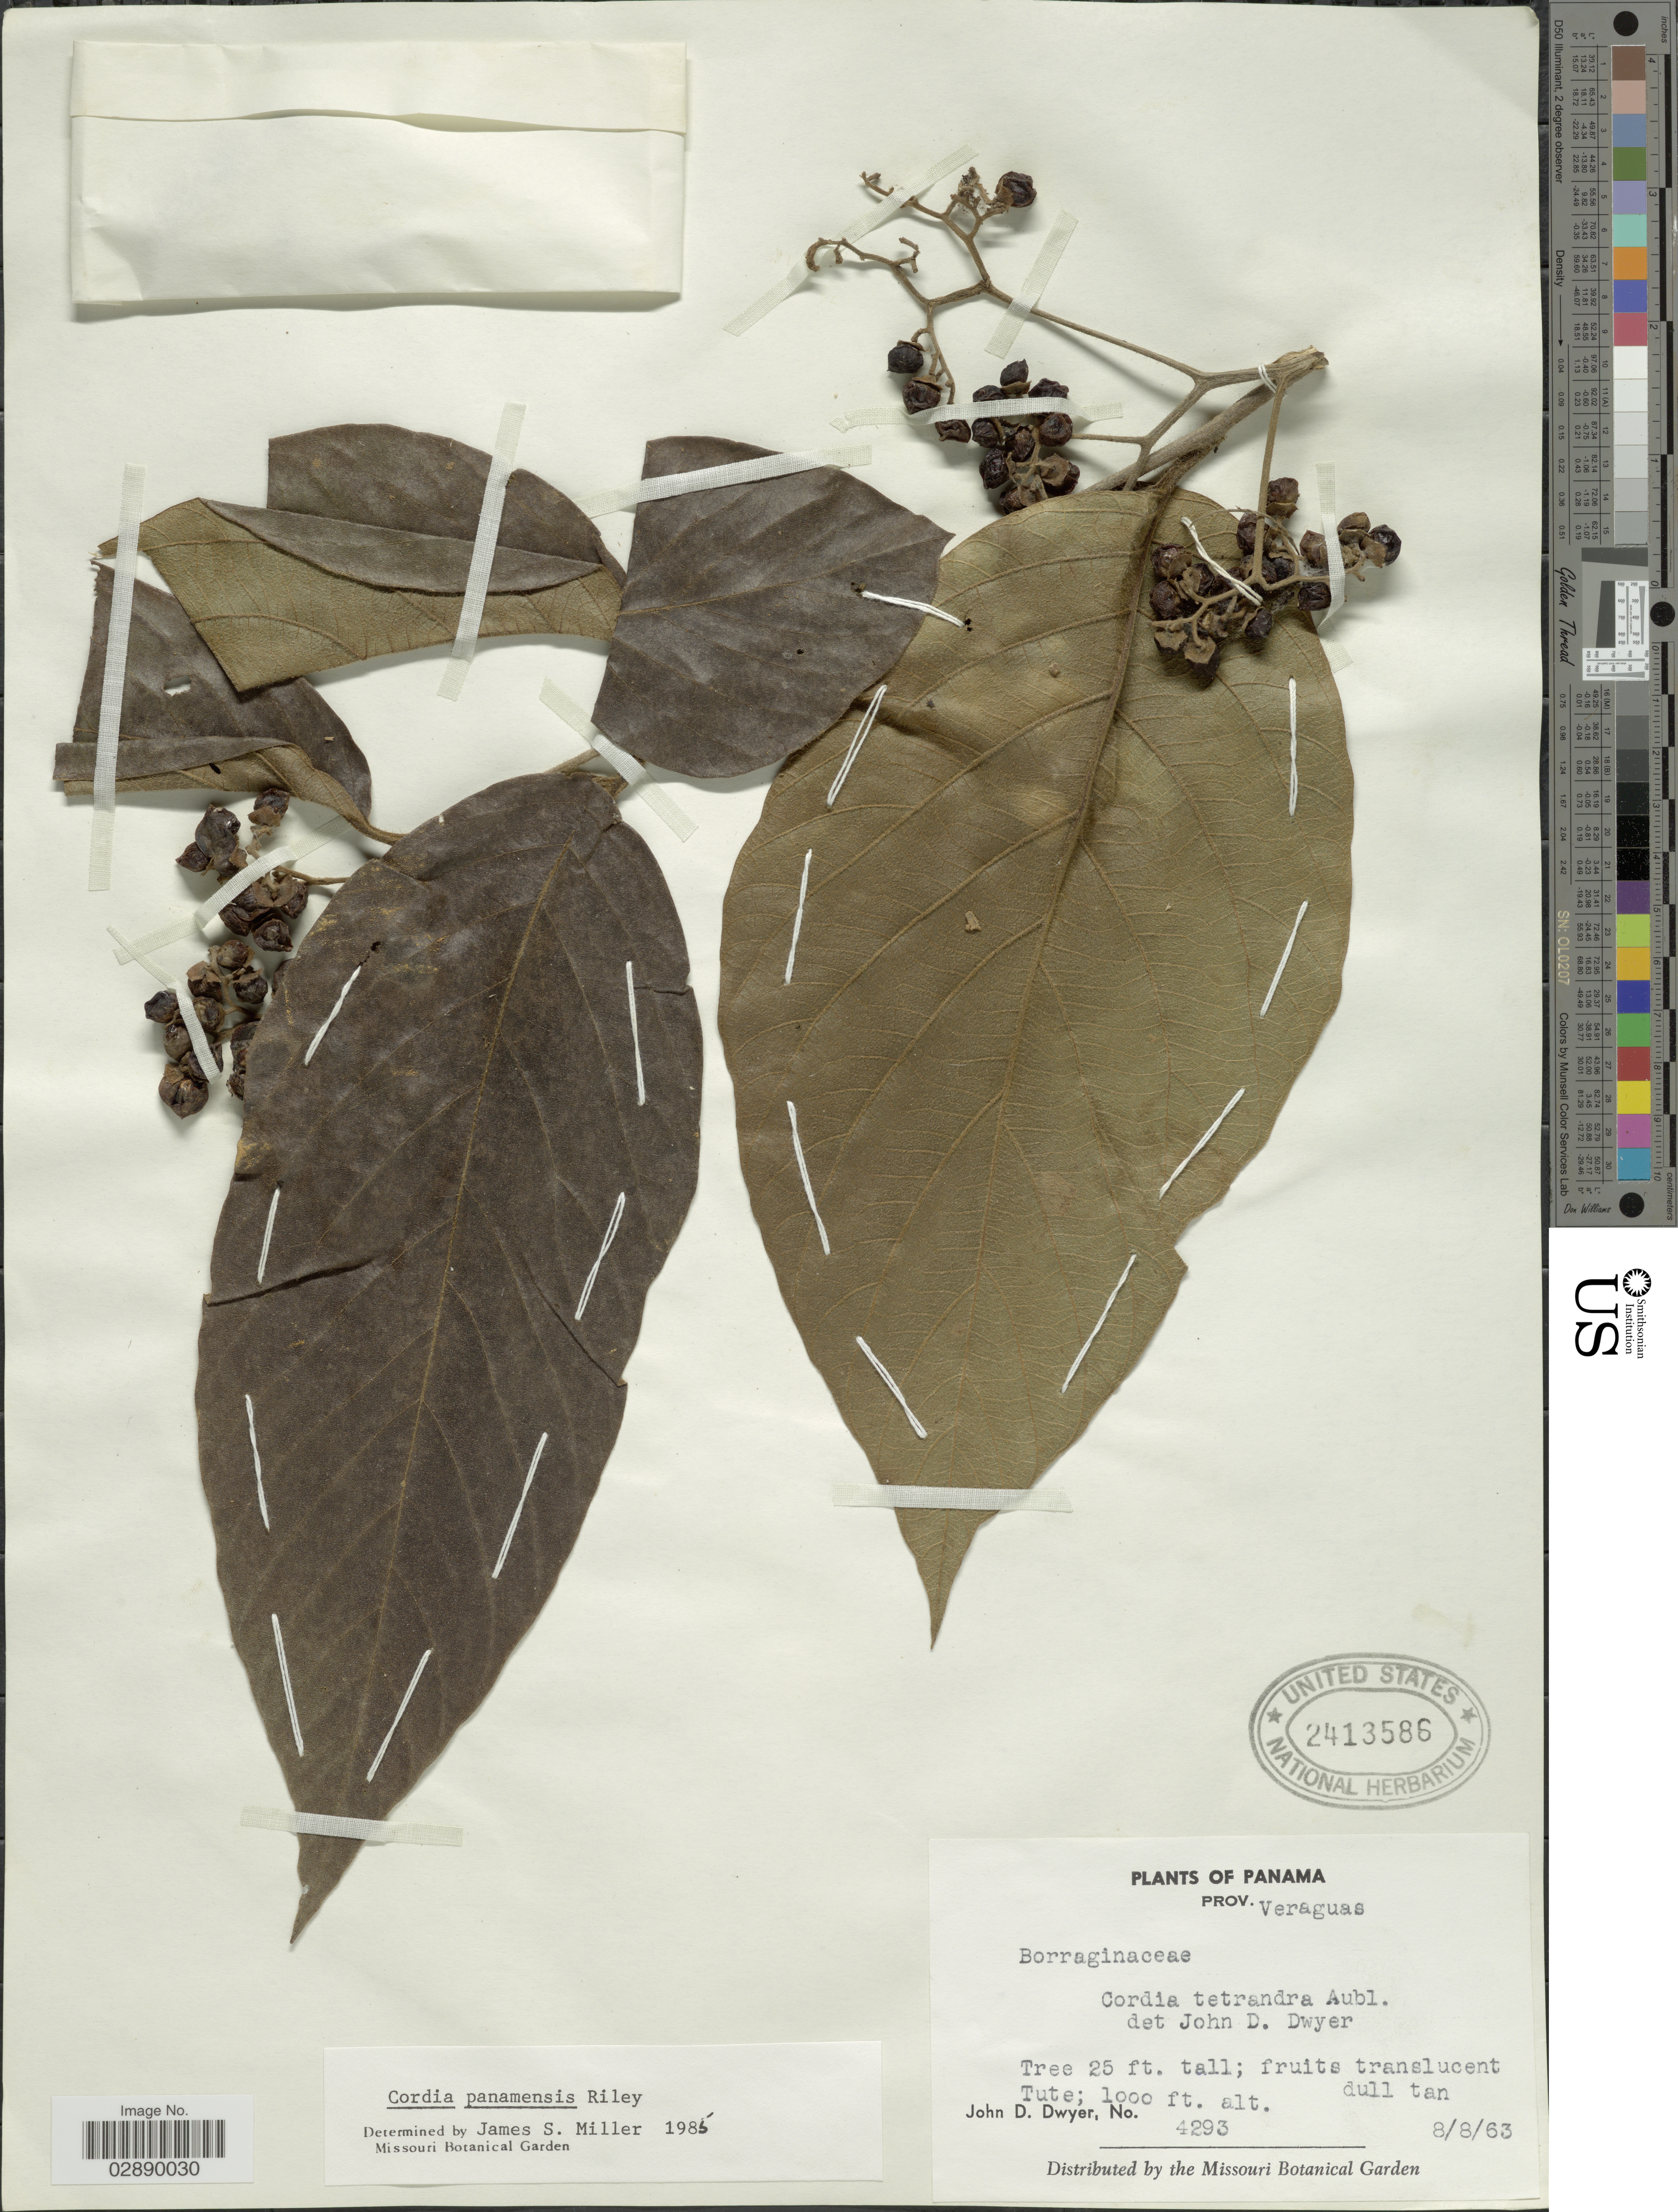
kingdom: Plantae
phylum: Tracheophyta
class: Magnoliopsida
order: Boraginales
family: Cordiaceae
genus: Cordia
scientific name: Cordia panamensis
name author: L. Riley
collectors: J. D. Dwyer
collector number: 4293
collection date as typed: Transcribed d/m/y: 8/8/63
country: Panama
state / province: Veraguas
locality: Prov. Veraguas. Tute.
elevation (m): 305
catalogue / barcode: US 2413586